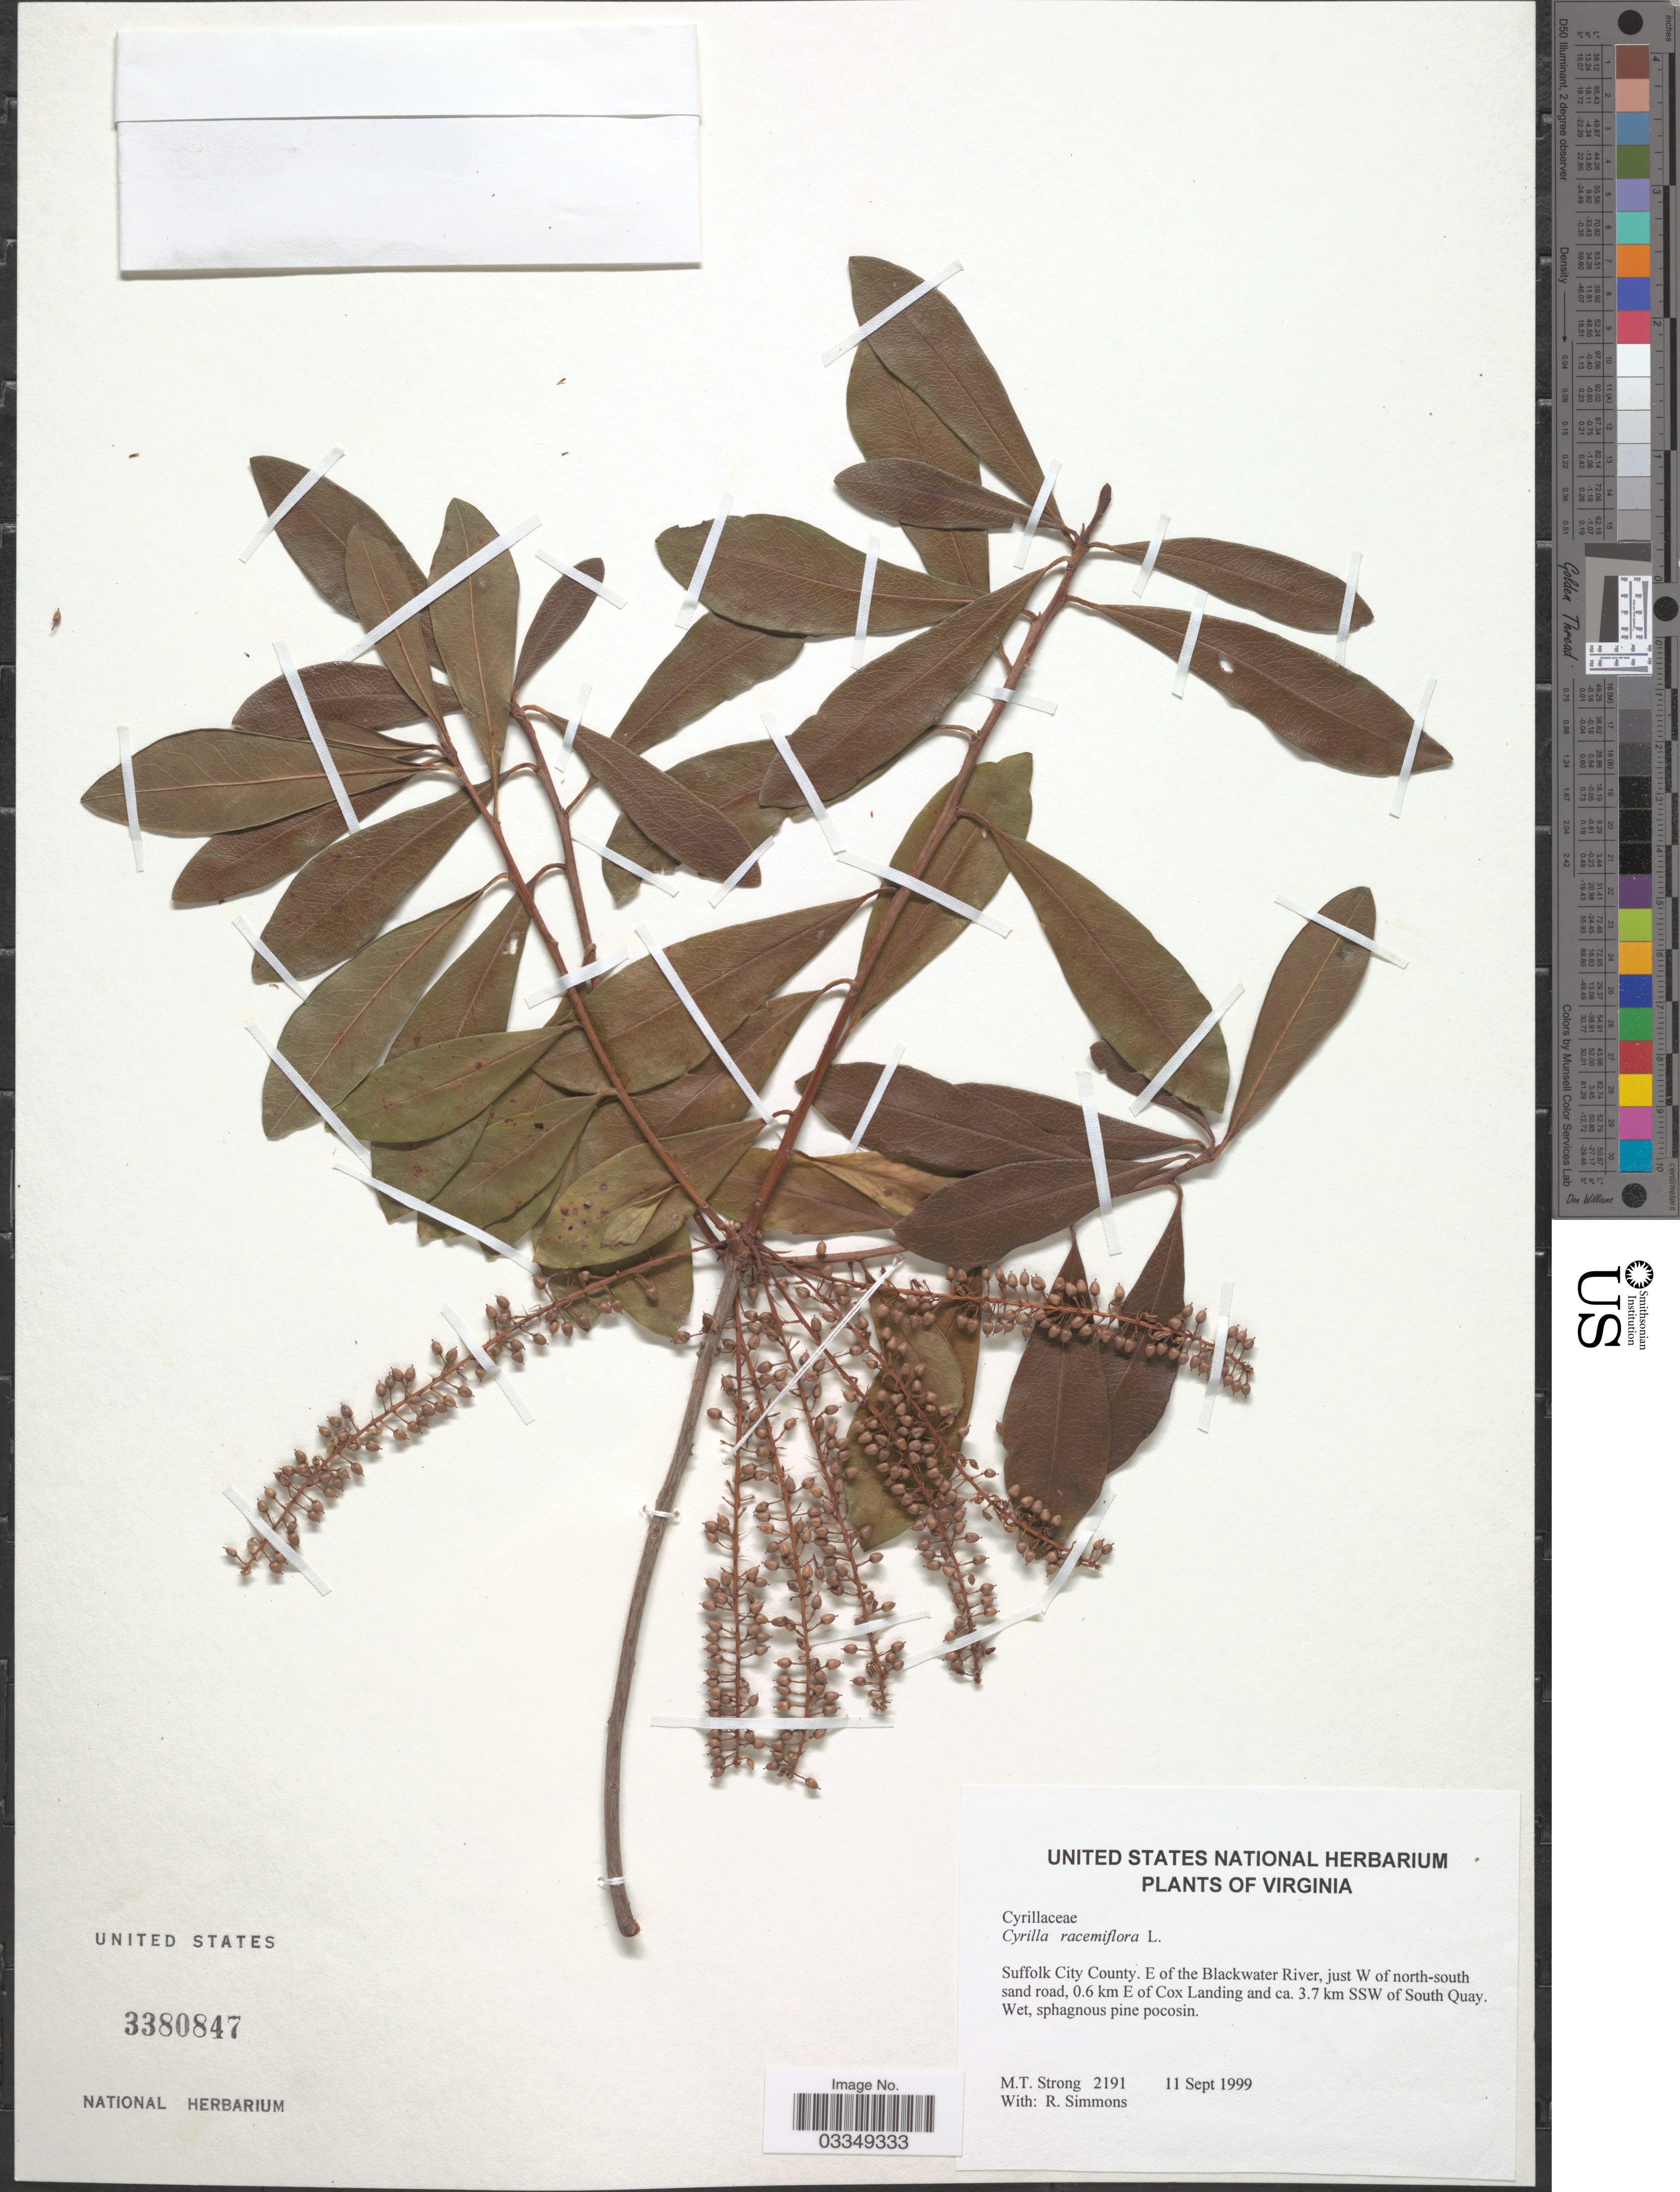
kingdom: Plantae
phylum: Tracheophyta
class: Magnoliopsida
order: Ericales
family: Cyrillaceae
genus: Cyrilla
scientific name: Cyrilla racemiflora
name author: L.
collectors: M. T. Strong & R. Simmons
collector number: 2191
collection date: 1999-09-11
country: United States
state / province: Virginia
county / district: City of Suffolk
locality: Sufflolk City County: E of the Blackwater River, just W of north-south sand road, 0.6 km E of Cox Landing and ca. 3.7 km SSW of South Quay.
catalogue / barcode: US 3380847